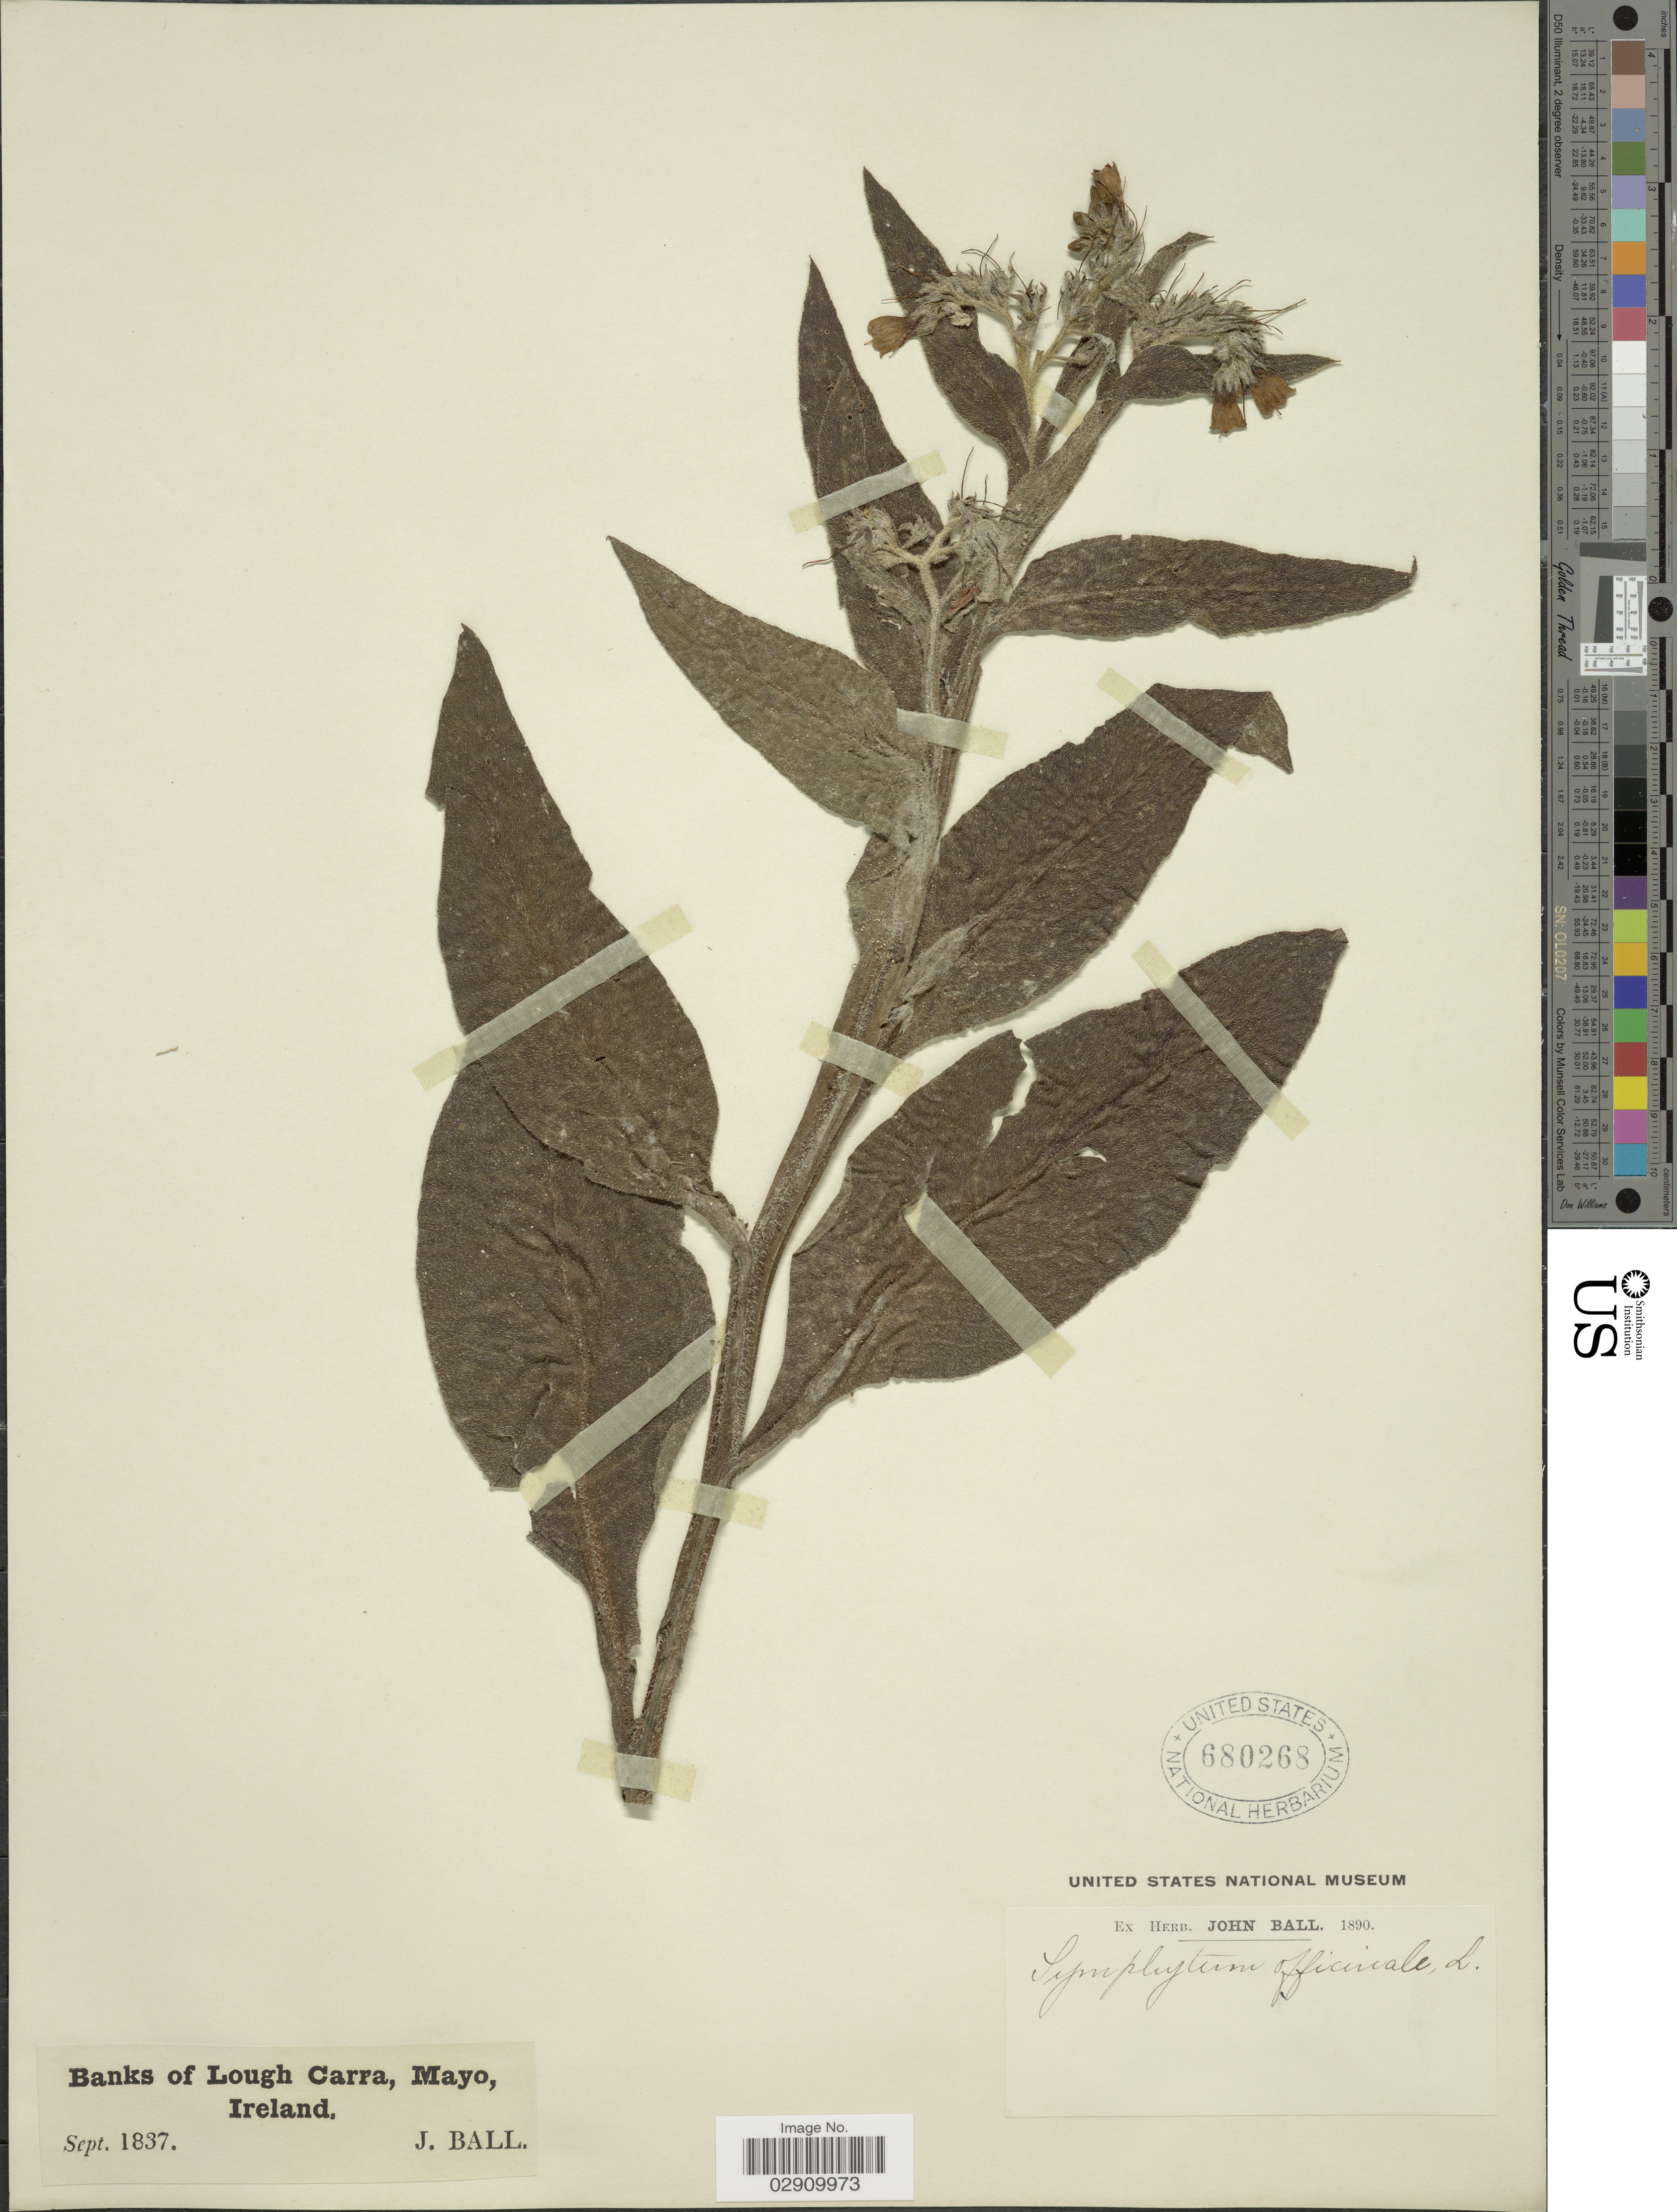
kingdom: Plantae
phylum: Tracheophyta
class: Magnoliopsida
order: Boraginales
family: Boraginaceae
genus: Symphytum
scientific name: Symphytum officinale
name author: L.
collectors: J. Ball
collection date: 1837-09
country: Ireland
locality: Banks of Lough Carra, Mayo.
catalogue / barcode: US 680268